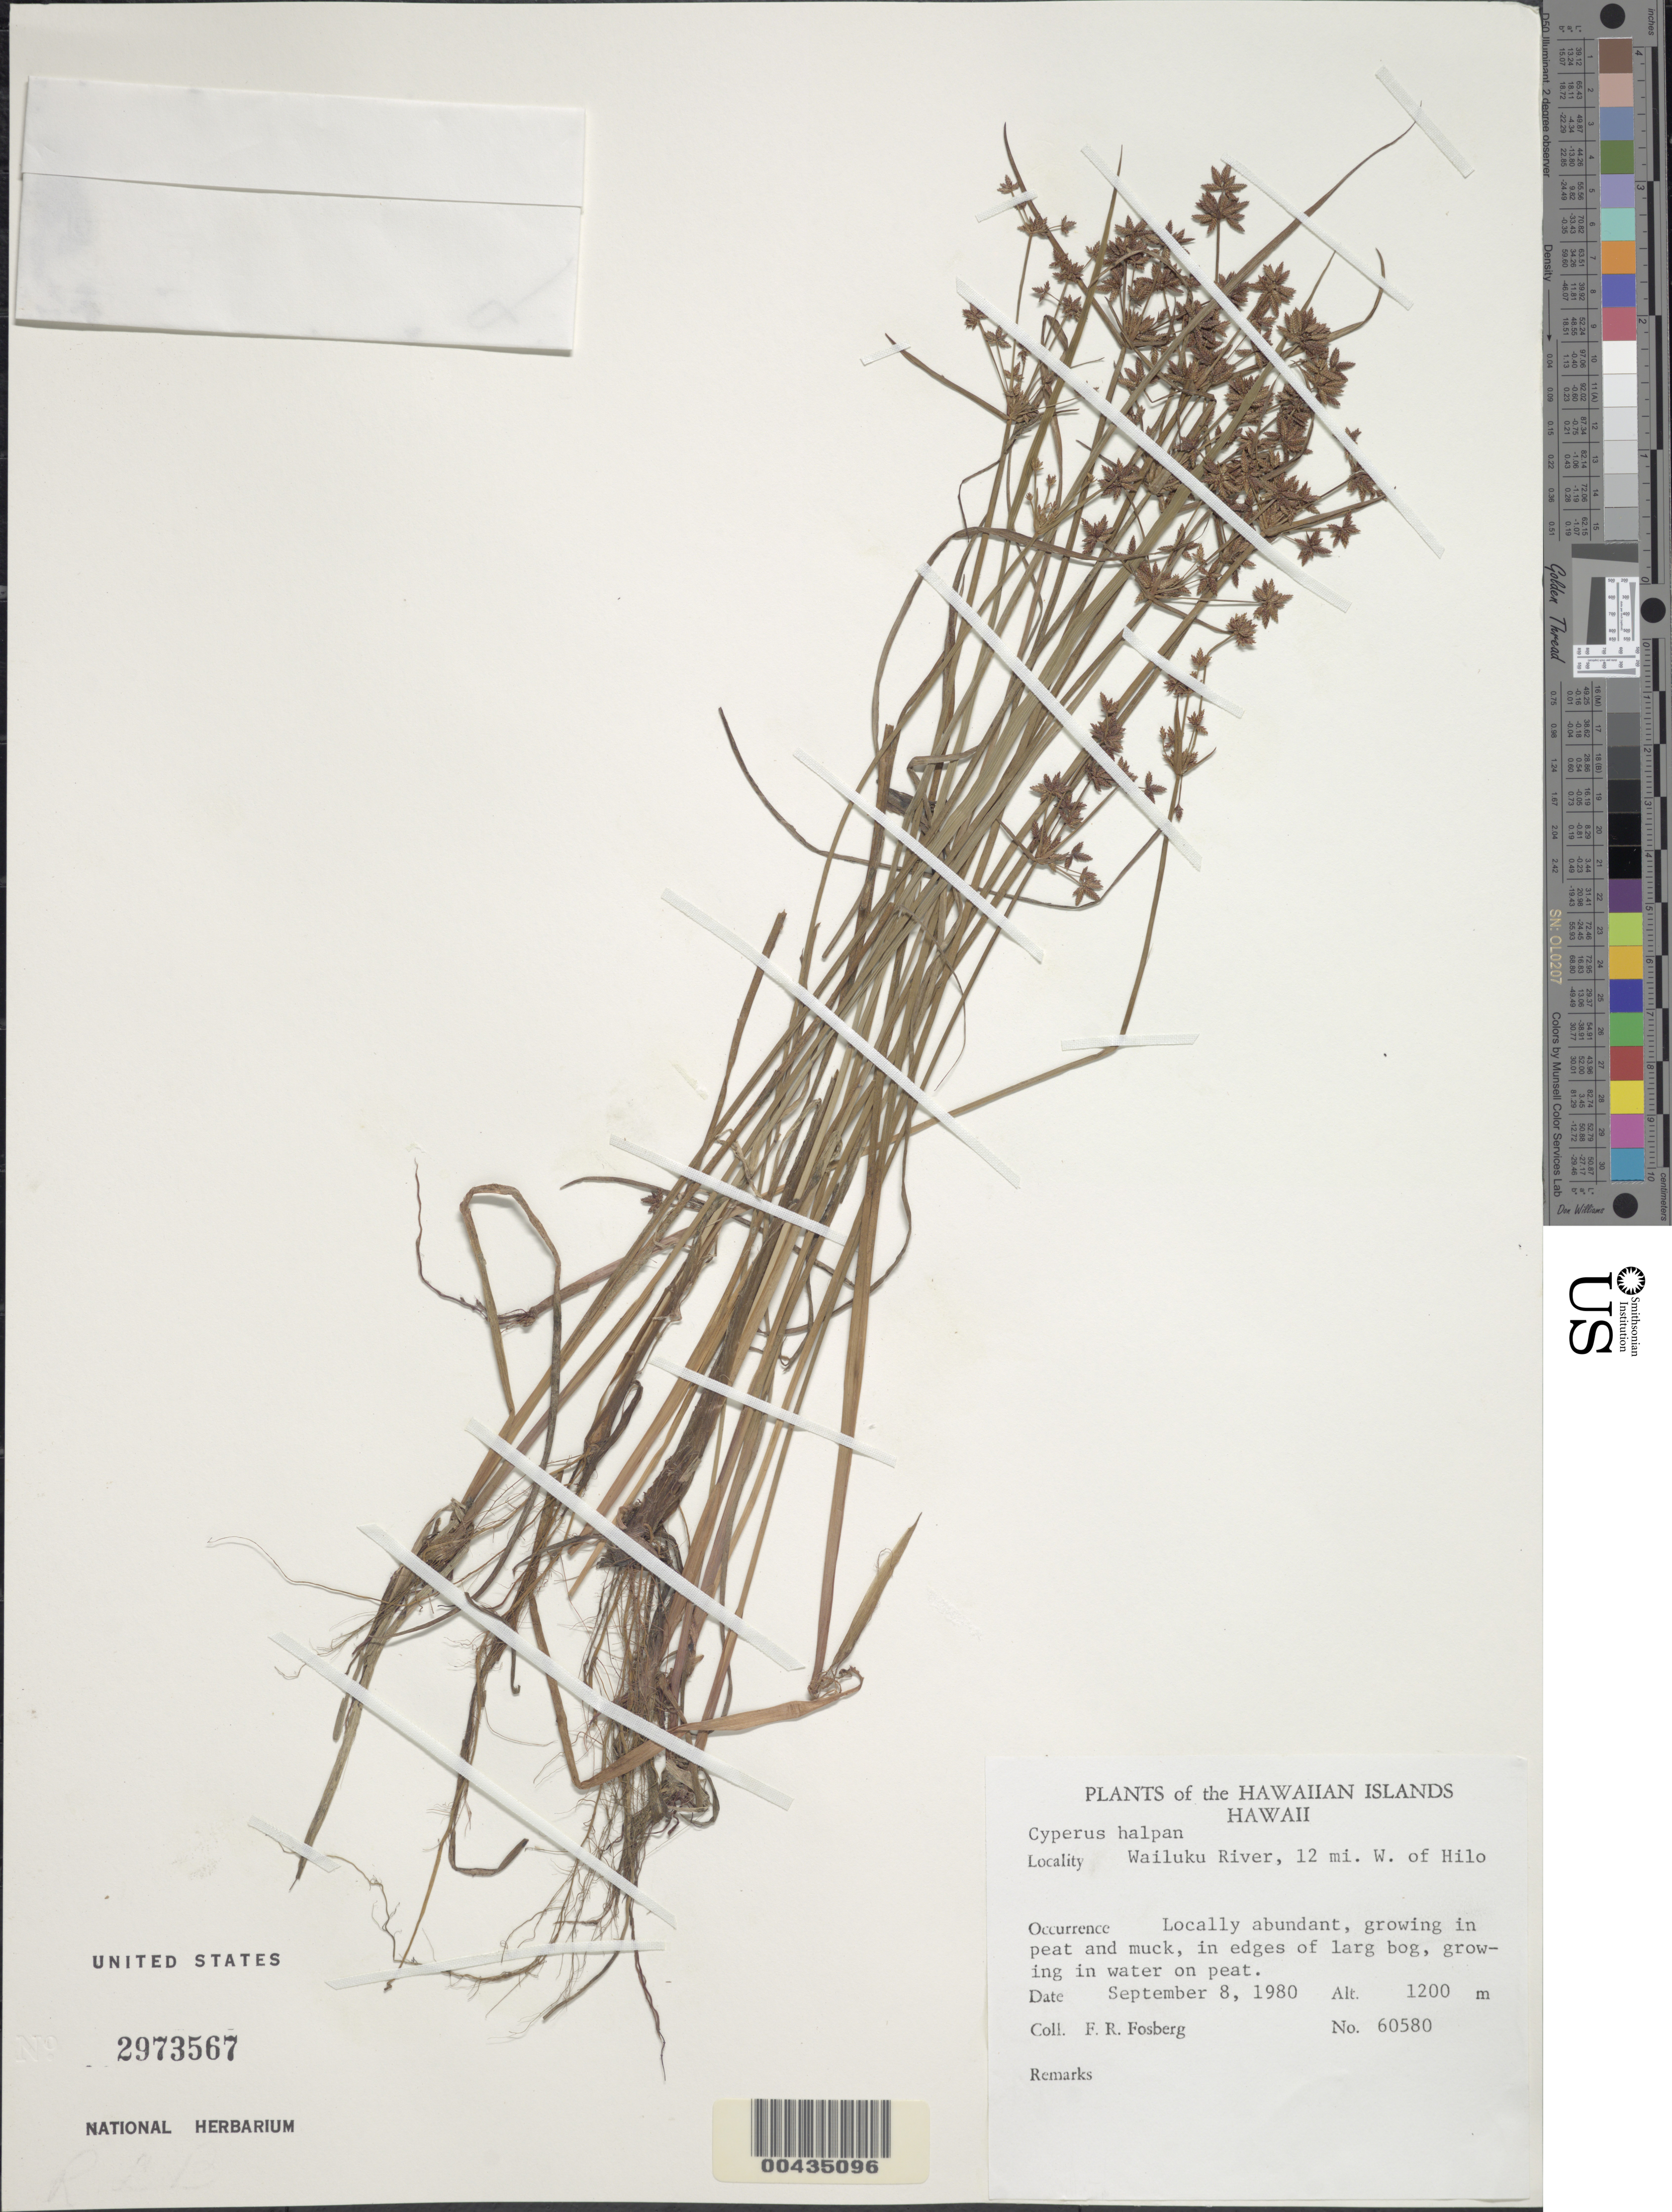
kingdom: Plantae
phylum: Tracheophyta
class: Liliopsida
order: Poales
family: Cyperaceae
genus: Cyperus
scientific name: Cyperus haspan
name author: L.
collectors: F. R. Fosberg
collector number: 60580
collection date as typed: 8 Sep 1980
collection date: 1980-09-08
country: United States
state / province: Hawaii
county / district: Hawaii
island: Hawaii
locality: Wailuku River, 12 mi W of Hilo, Hawaii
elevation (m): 1200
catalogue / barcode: US 2973567